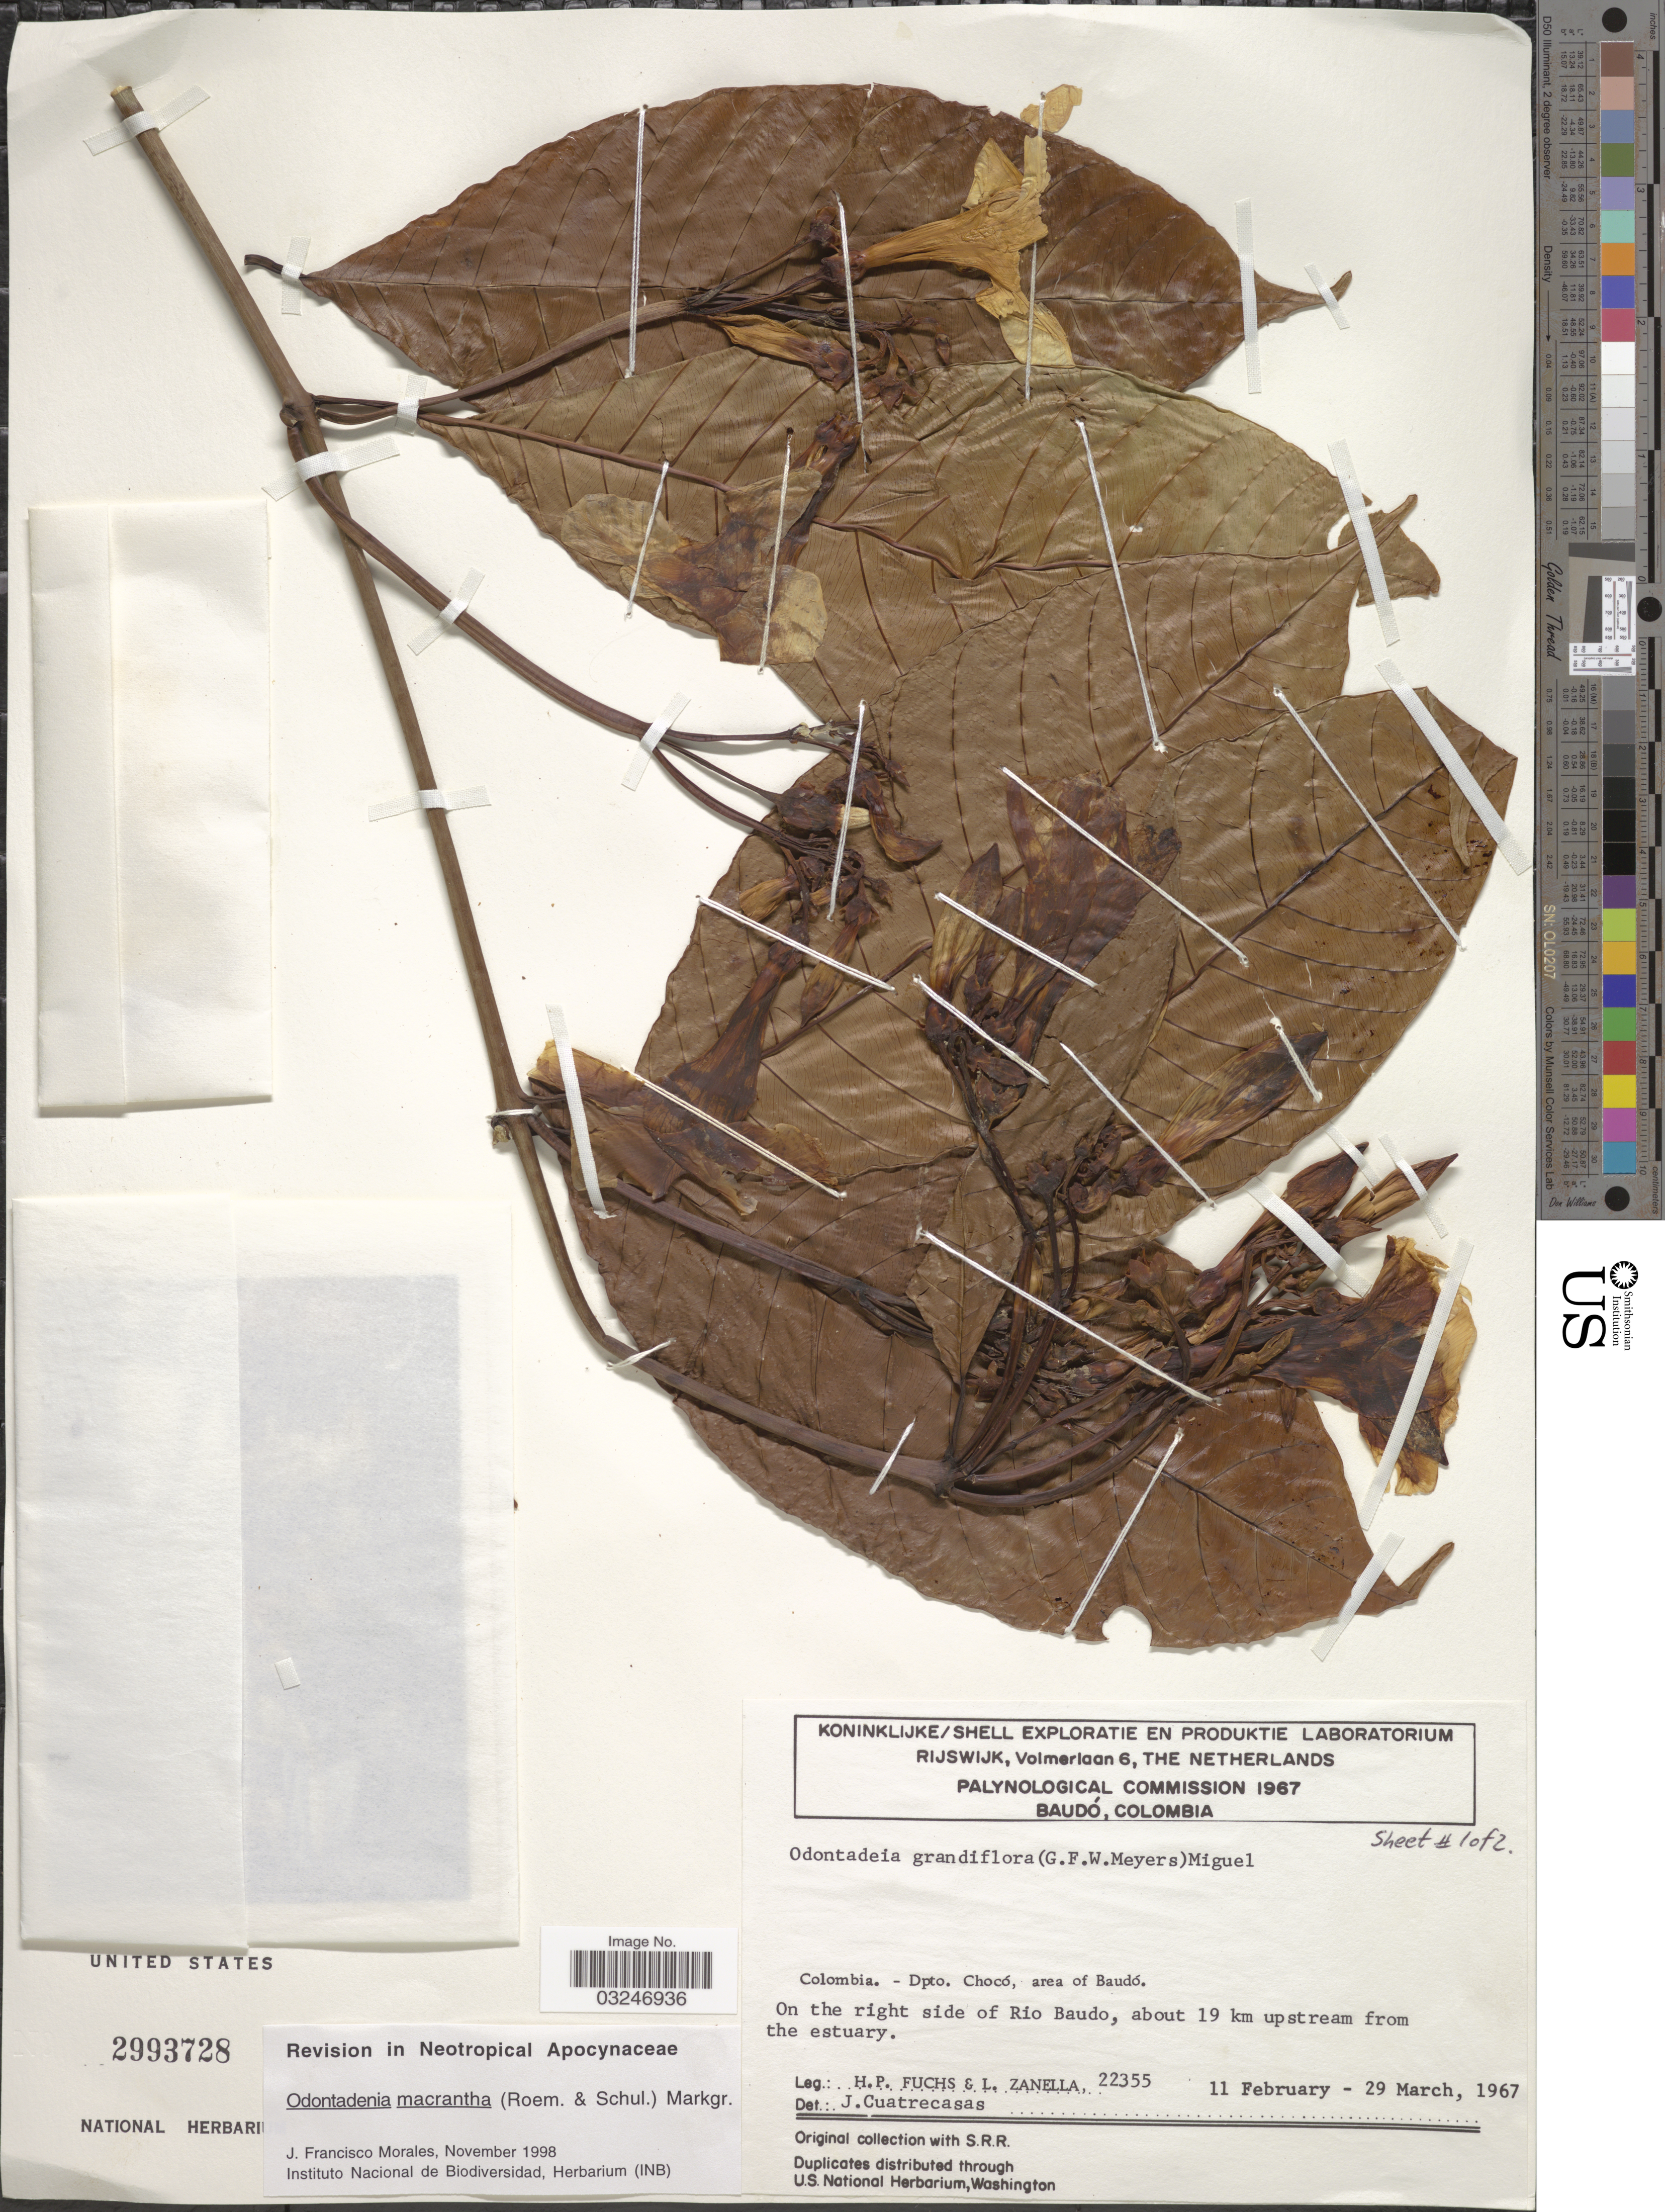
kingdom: Plantae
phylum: Tracheophyta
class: Magnoliopsida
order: Gentianales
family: Apocynaceae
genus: Odontadenia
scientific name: Odontadenia macrantha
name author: (Roem. & Schult.) Markgr.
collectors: H. P. Fuchs & L. Zanella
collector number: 22355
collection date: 1967-02-11/1967-03-29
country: Colombia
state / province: Chocó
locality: Dpto. Chocó, area of Baudó. On the right side of Rio Baudo, about 19 km upstream from the estuary.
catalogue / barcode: US 2993728